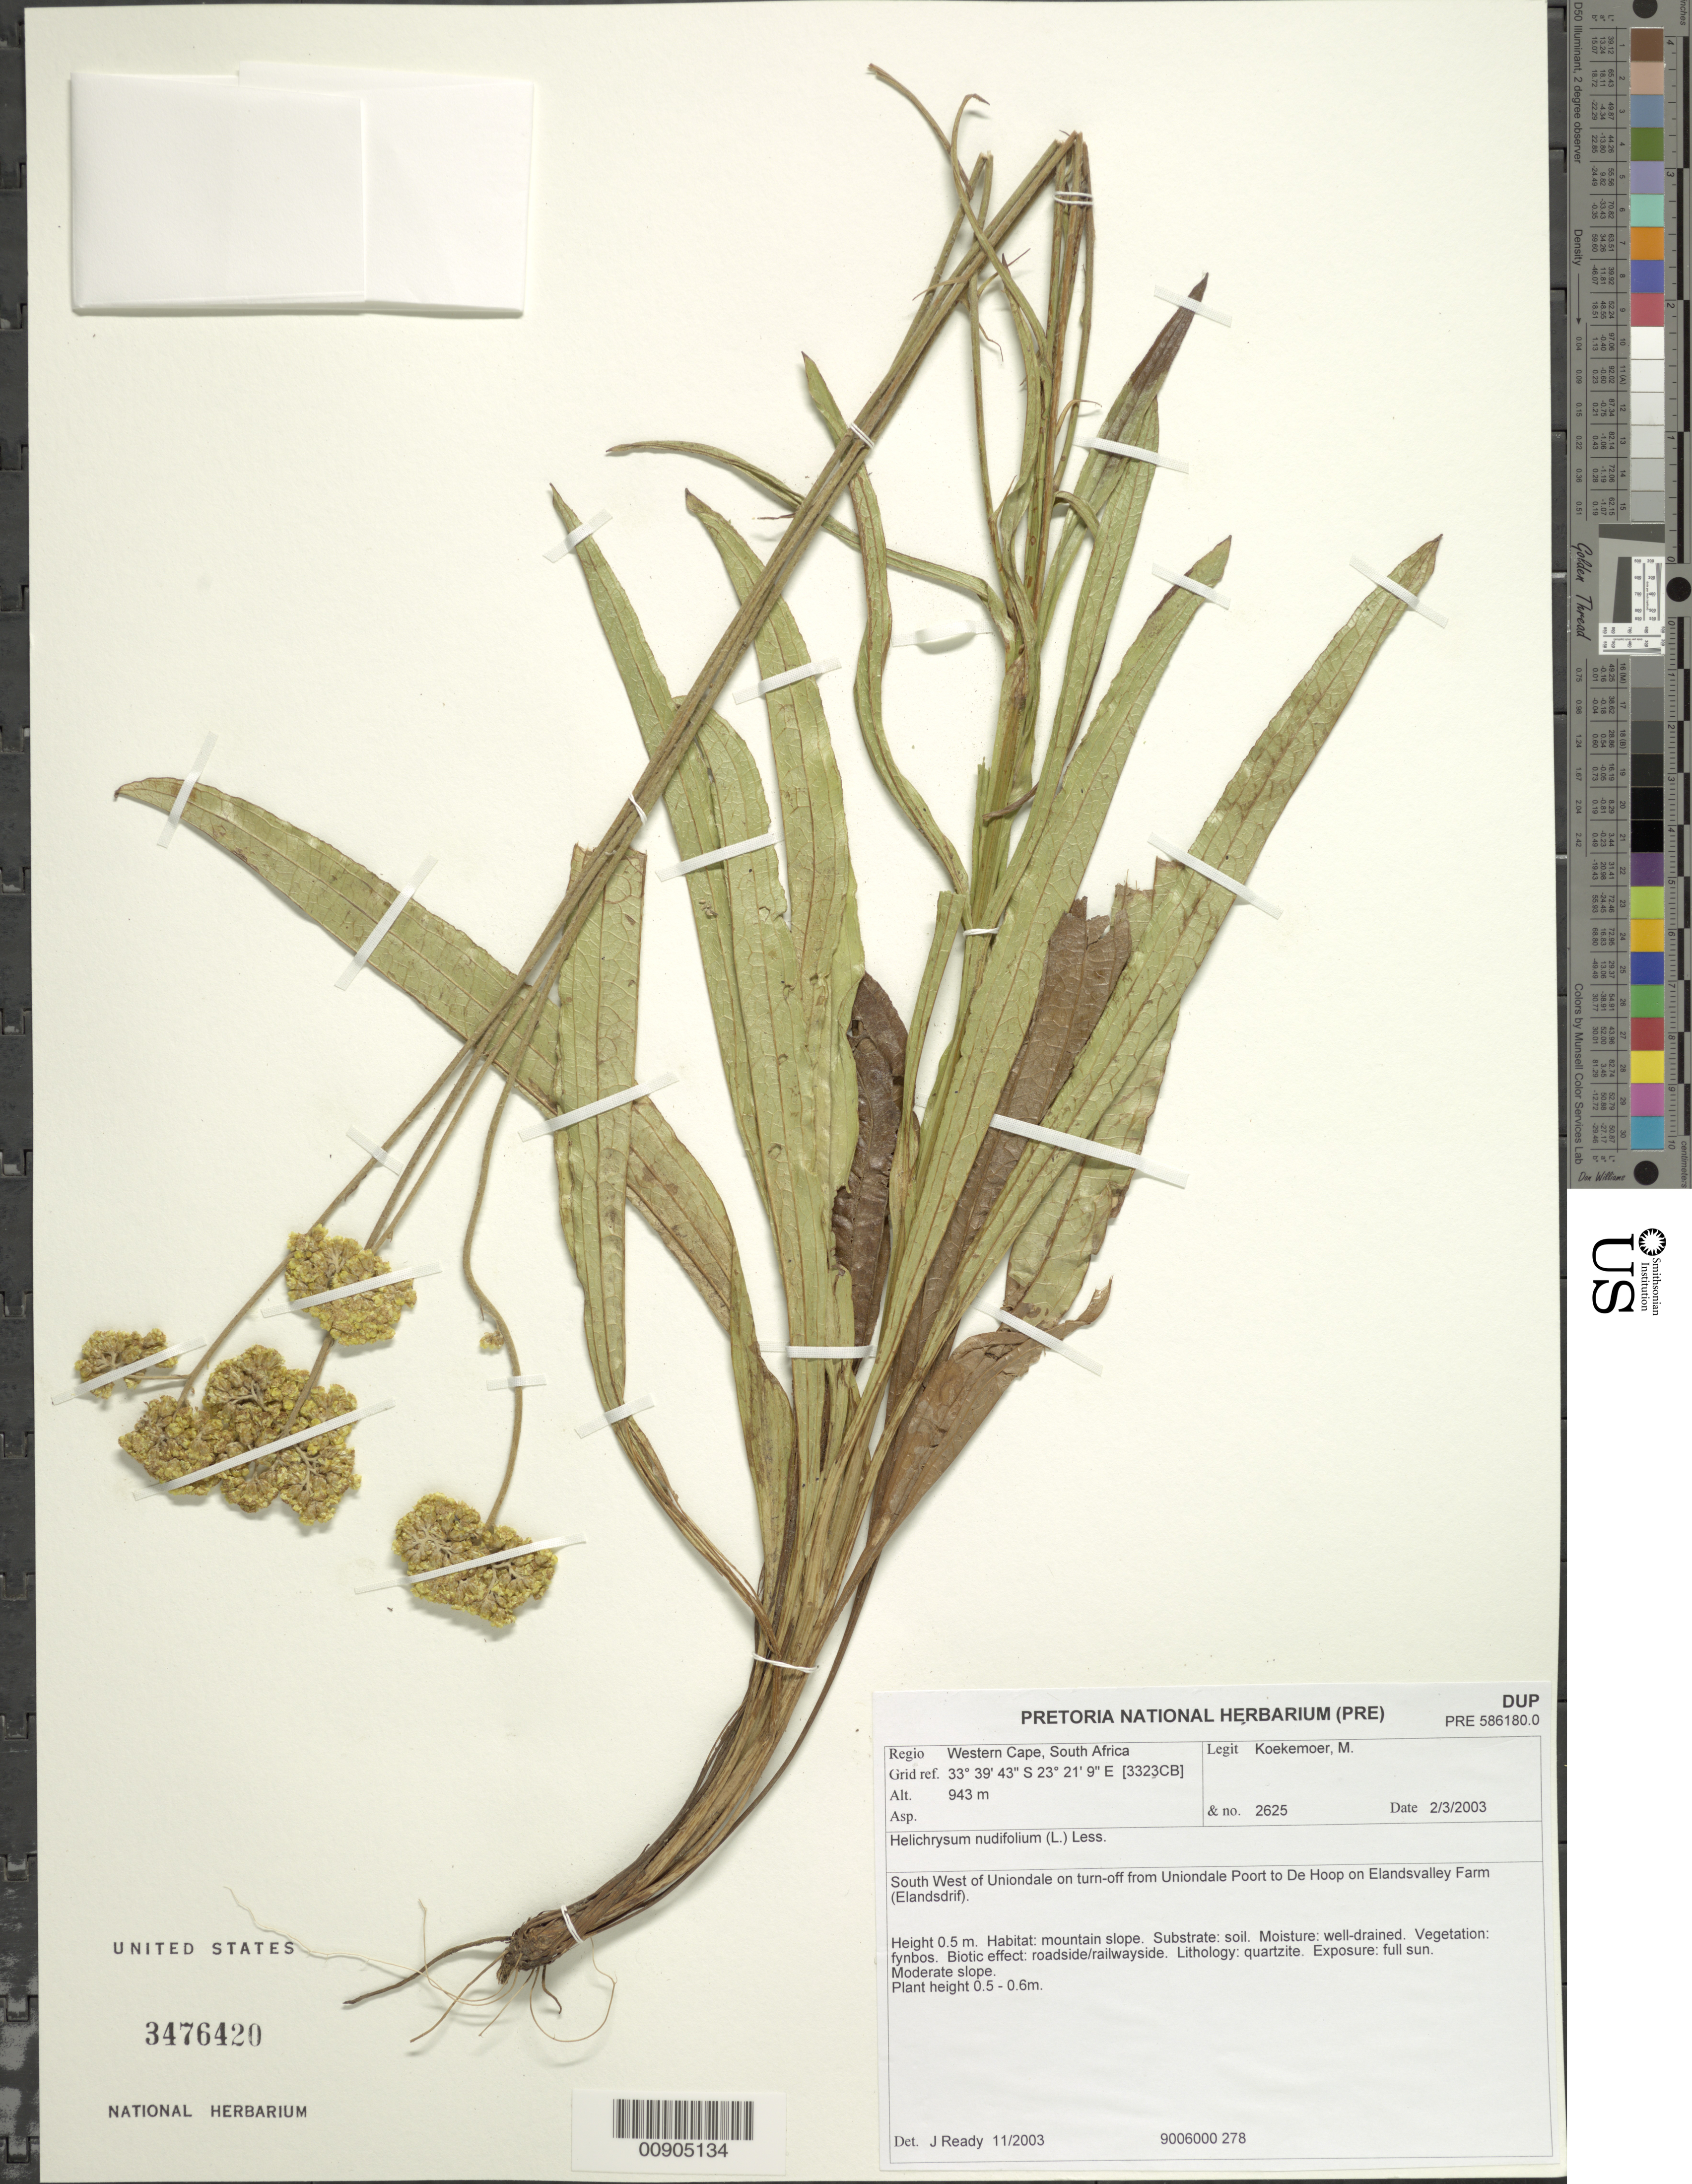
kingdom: Plantae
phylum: Tracheophyta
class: Magnoliopsida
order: Asterales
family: Asteraceae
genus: Helichrysum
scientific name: Helichrysum nudifolium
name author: (L.) Less.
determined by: Ready, J.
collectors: M. Koekemoer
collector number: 2625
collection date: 2003-03-02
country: South Africa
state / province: Western Cape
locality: SW of Uniondale, turn-off from Uniondale Poort to De Hoop, Elandsvalley Farm (Elandsdrif)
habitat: Mountain slope, fynbos, well drained, roadside/railwayside, quartzite, full sun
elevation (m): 943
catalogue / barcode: US 3476420